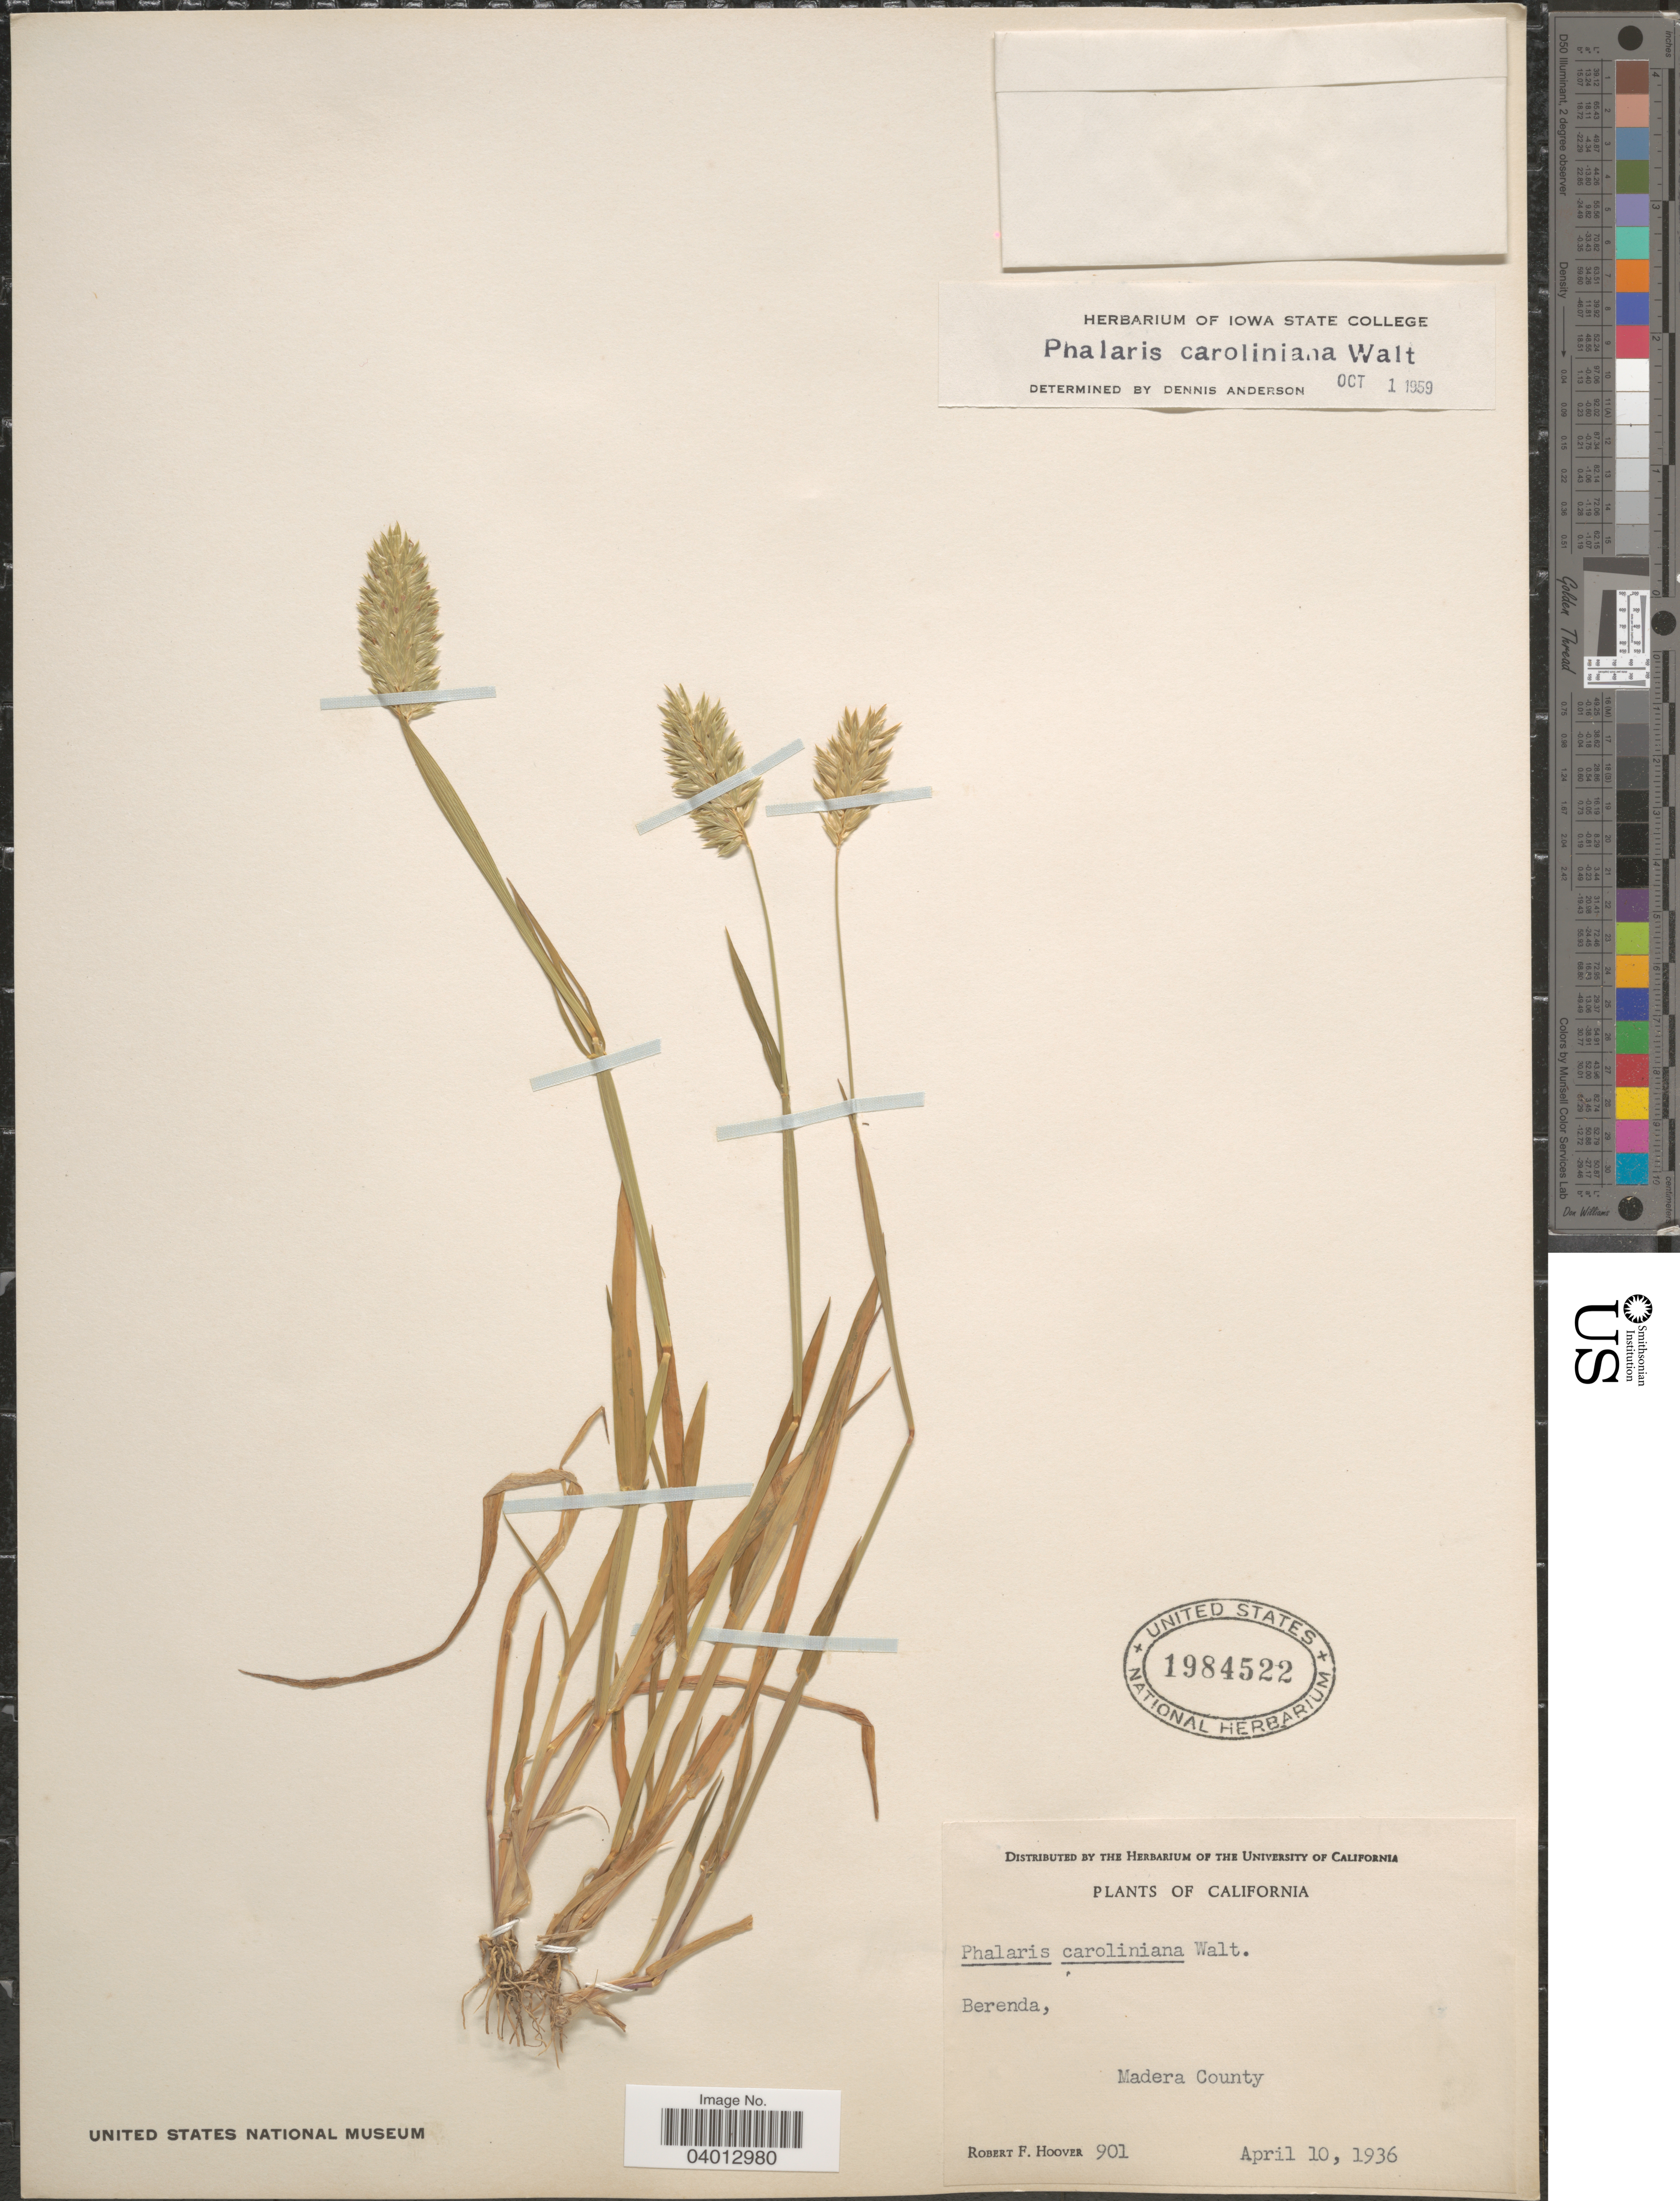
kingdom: Plantae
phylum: Tracheophyta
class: Liliopsida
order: Poales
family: Poaceae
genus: Phalaris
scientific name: Phalaris caroliniana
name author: Walter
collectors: R. F. Hoover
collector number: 901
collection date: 1936-04-10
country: United States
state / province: California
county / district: Madera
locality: Berenda, Madera County.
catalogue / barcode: US 1984522